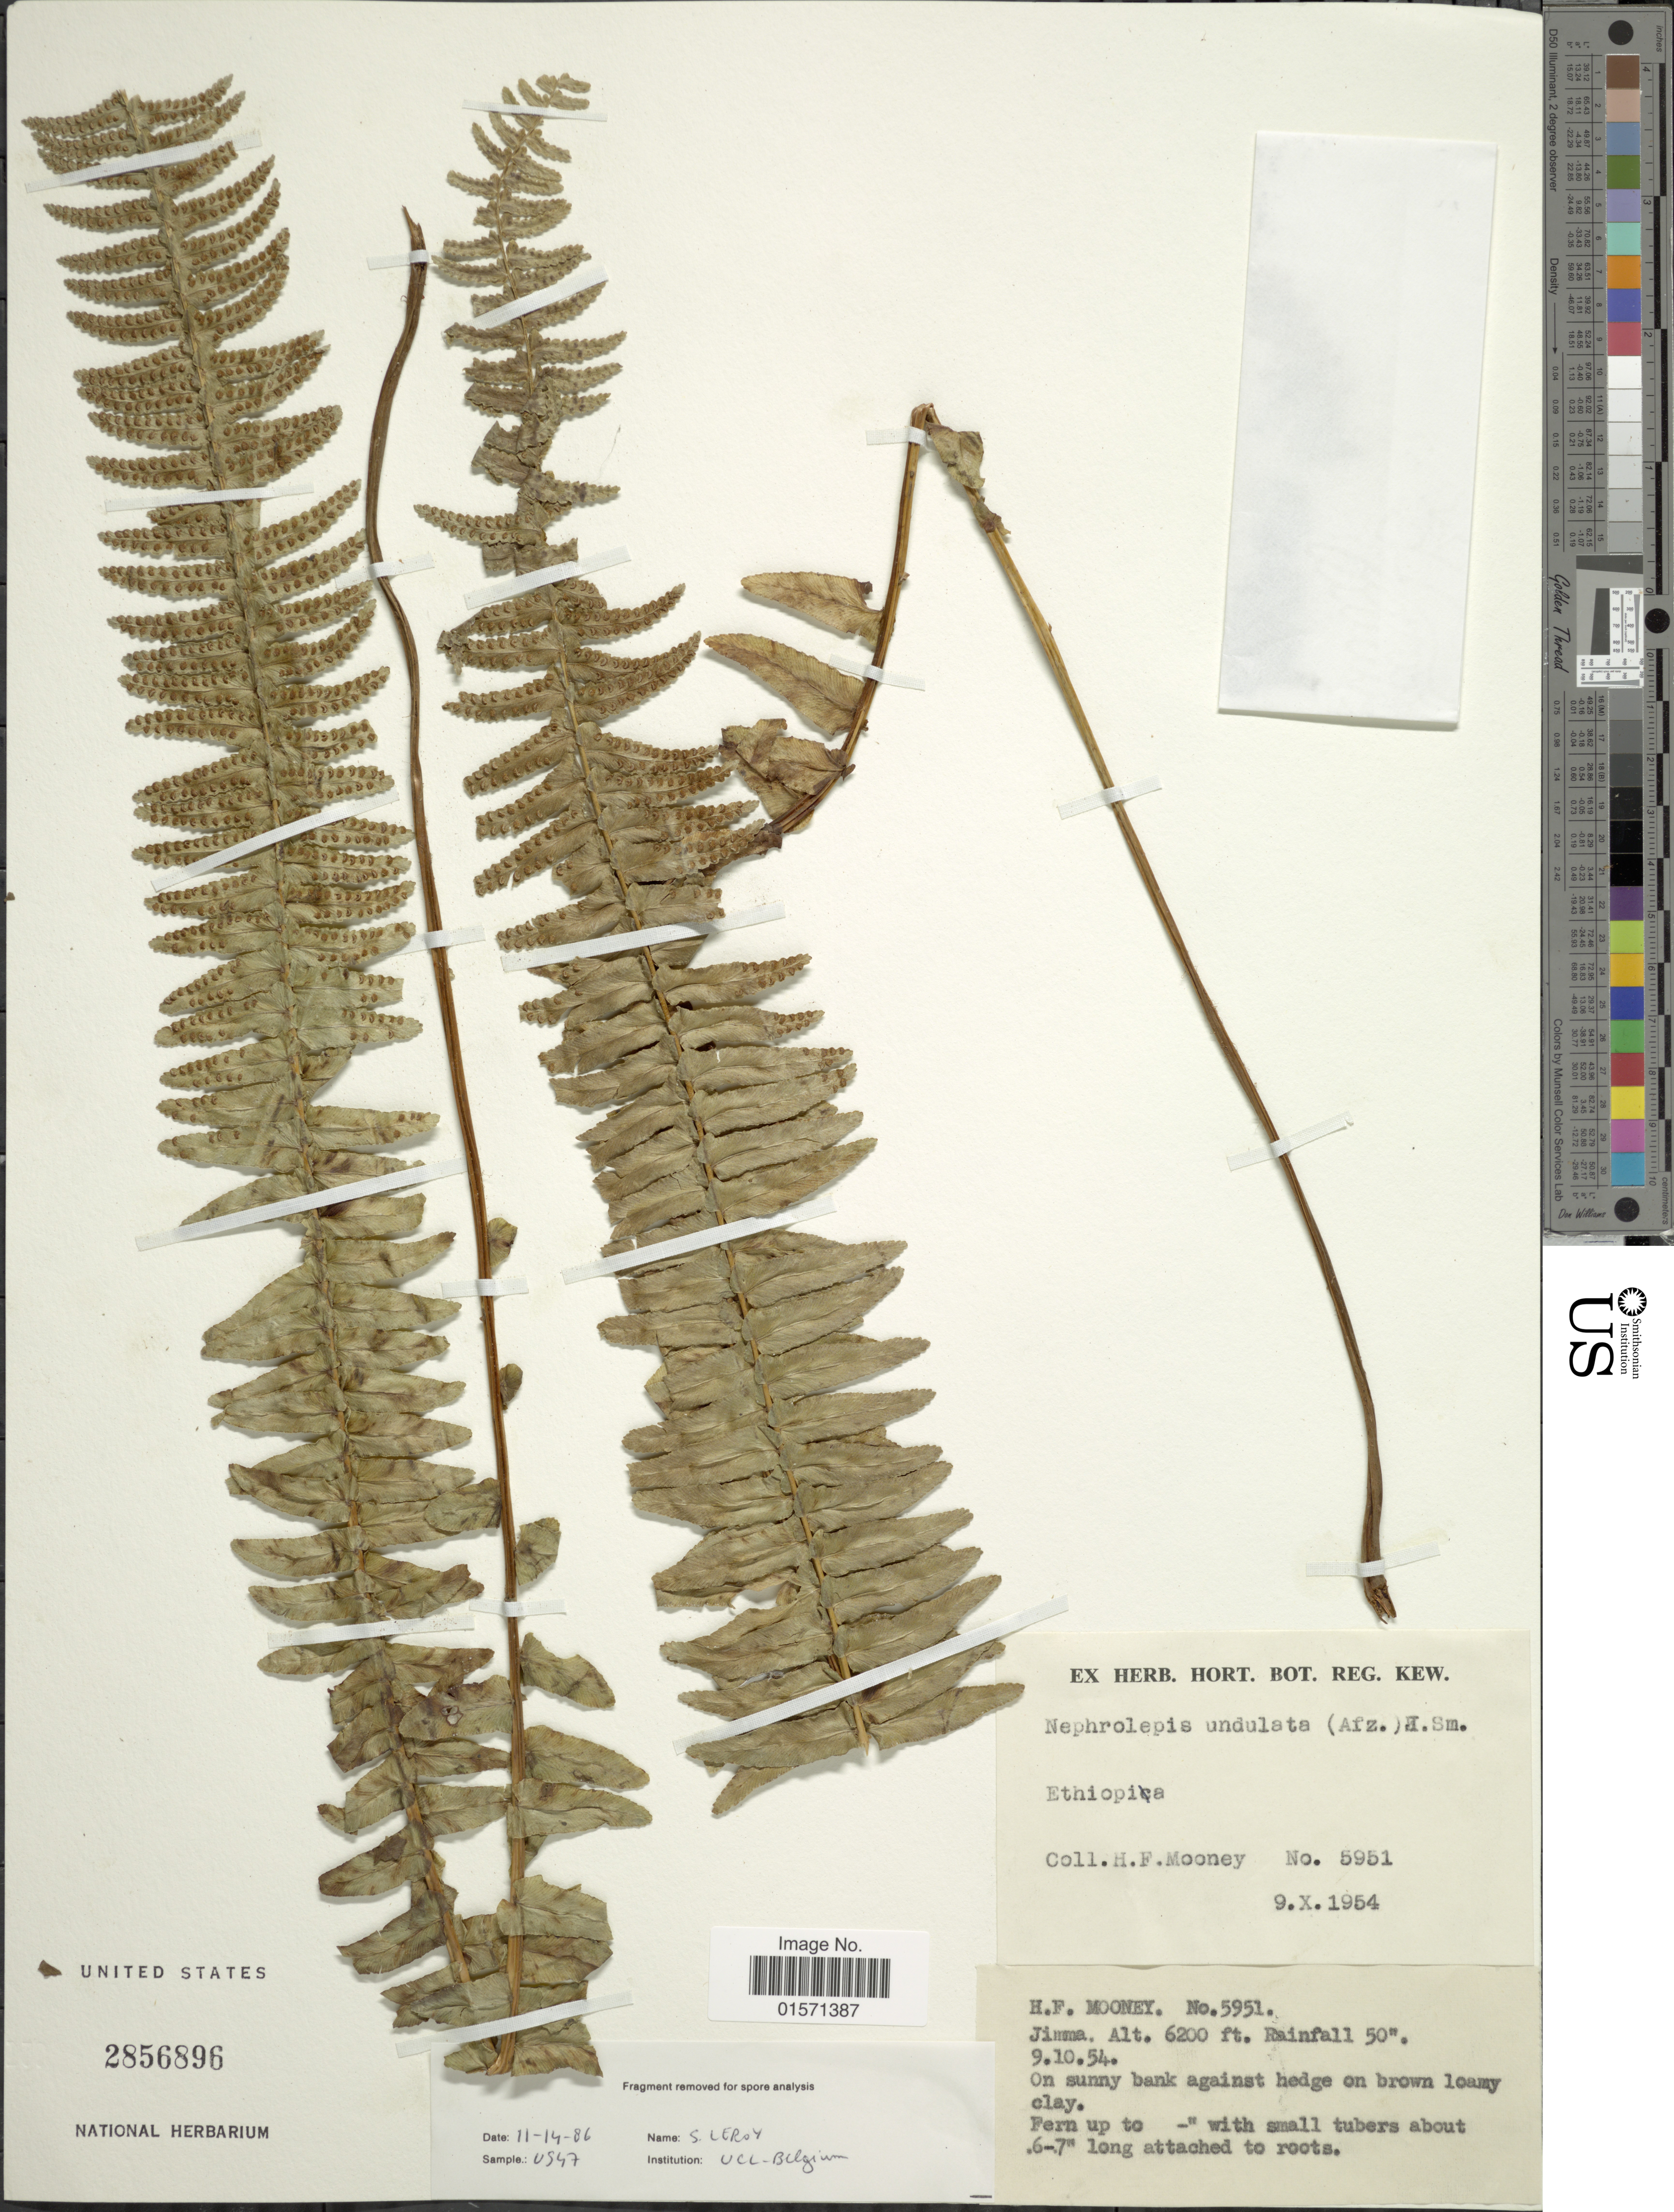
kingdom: Plantae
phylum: Tracheophyta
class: Polypodiopsida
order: Polypodiales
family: Nephrolepidaceae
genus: Nephrolepis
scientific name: Nephrolepis undulata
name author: J. Sm.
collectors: H. Mooney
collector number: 5951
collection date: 1954-10-09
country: Ethiopia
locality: Jimma. fr. Rainhfall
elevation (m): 1890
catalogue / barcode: US 2856896